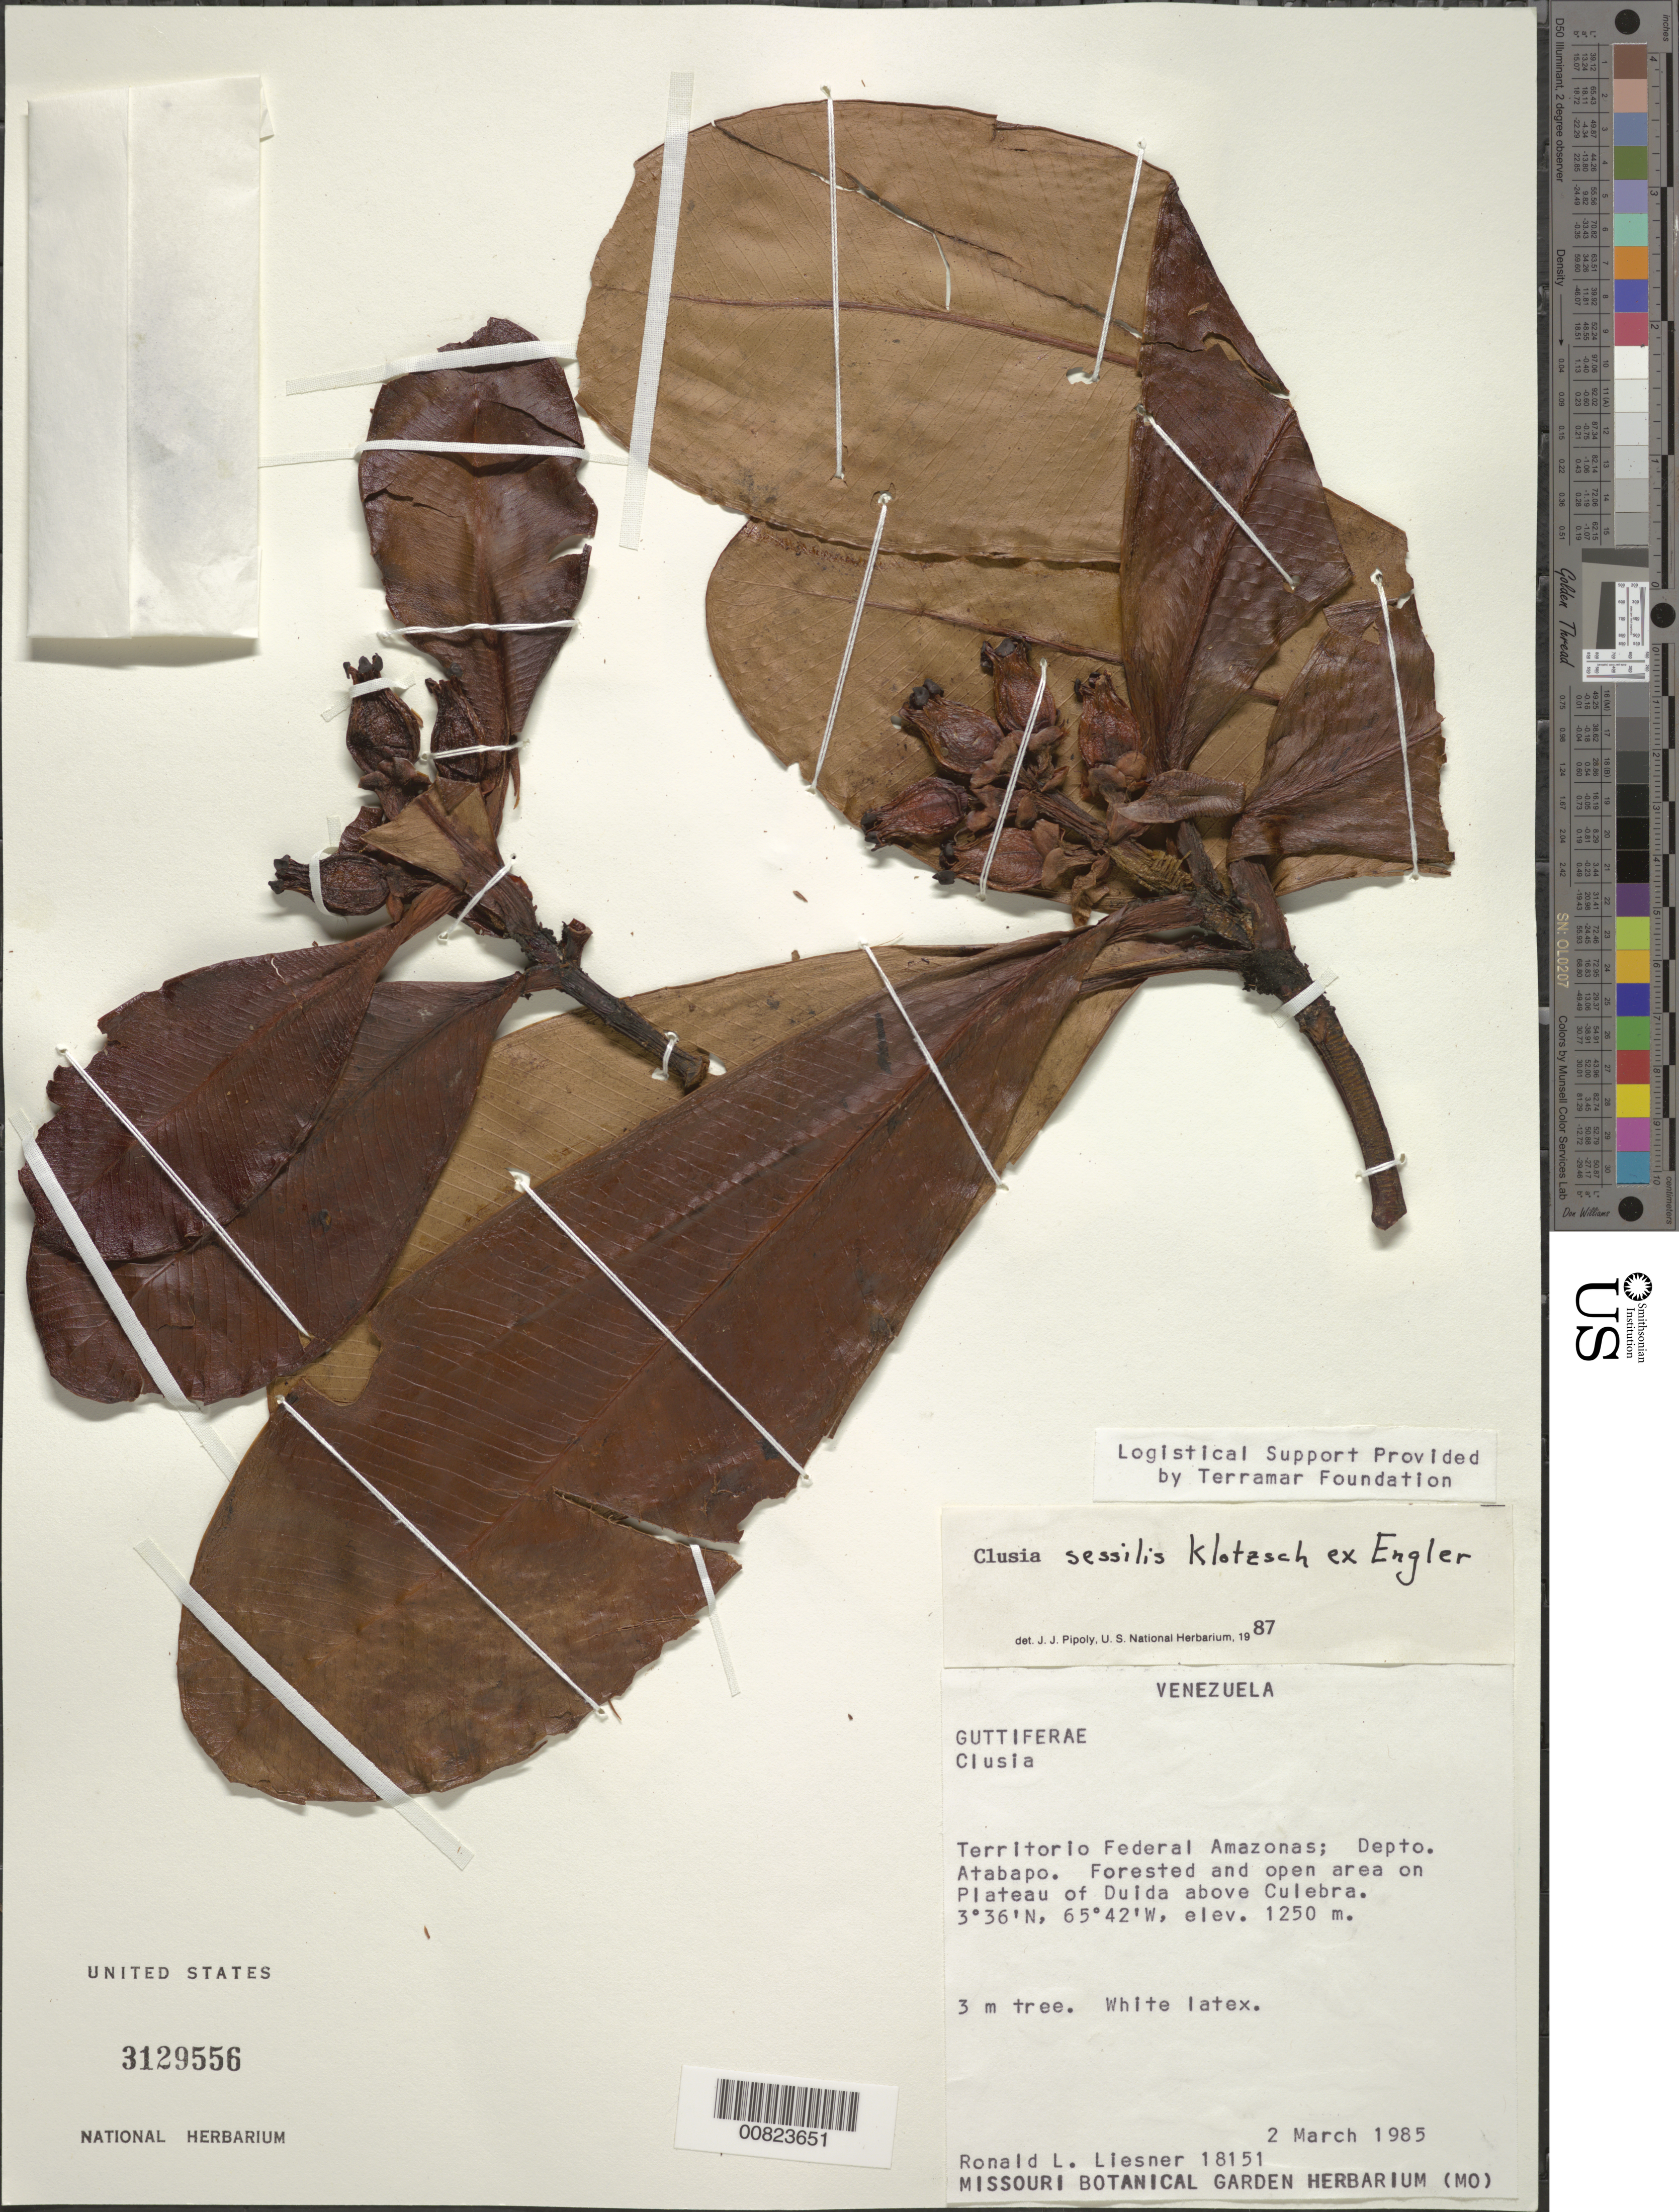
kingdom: Plantae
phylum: Tracheophyta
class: Magnoliopsida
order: Malpighiales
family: Clusiaceae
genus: Clusia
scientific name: Clusia sessilis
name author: Klotzsch ex Engl.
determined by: Pipoly, J. J., III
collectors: R. L. Liesner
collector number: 18151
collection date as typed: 2-Mar-85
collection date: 1985-03-02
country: Venezuela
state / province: Amazonas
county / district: Atabapo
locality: Duida Plateau, above Culebra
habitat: Forested and open area on plateau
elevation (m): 1250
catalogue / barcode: US 3129556